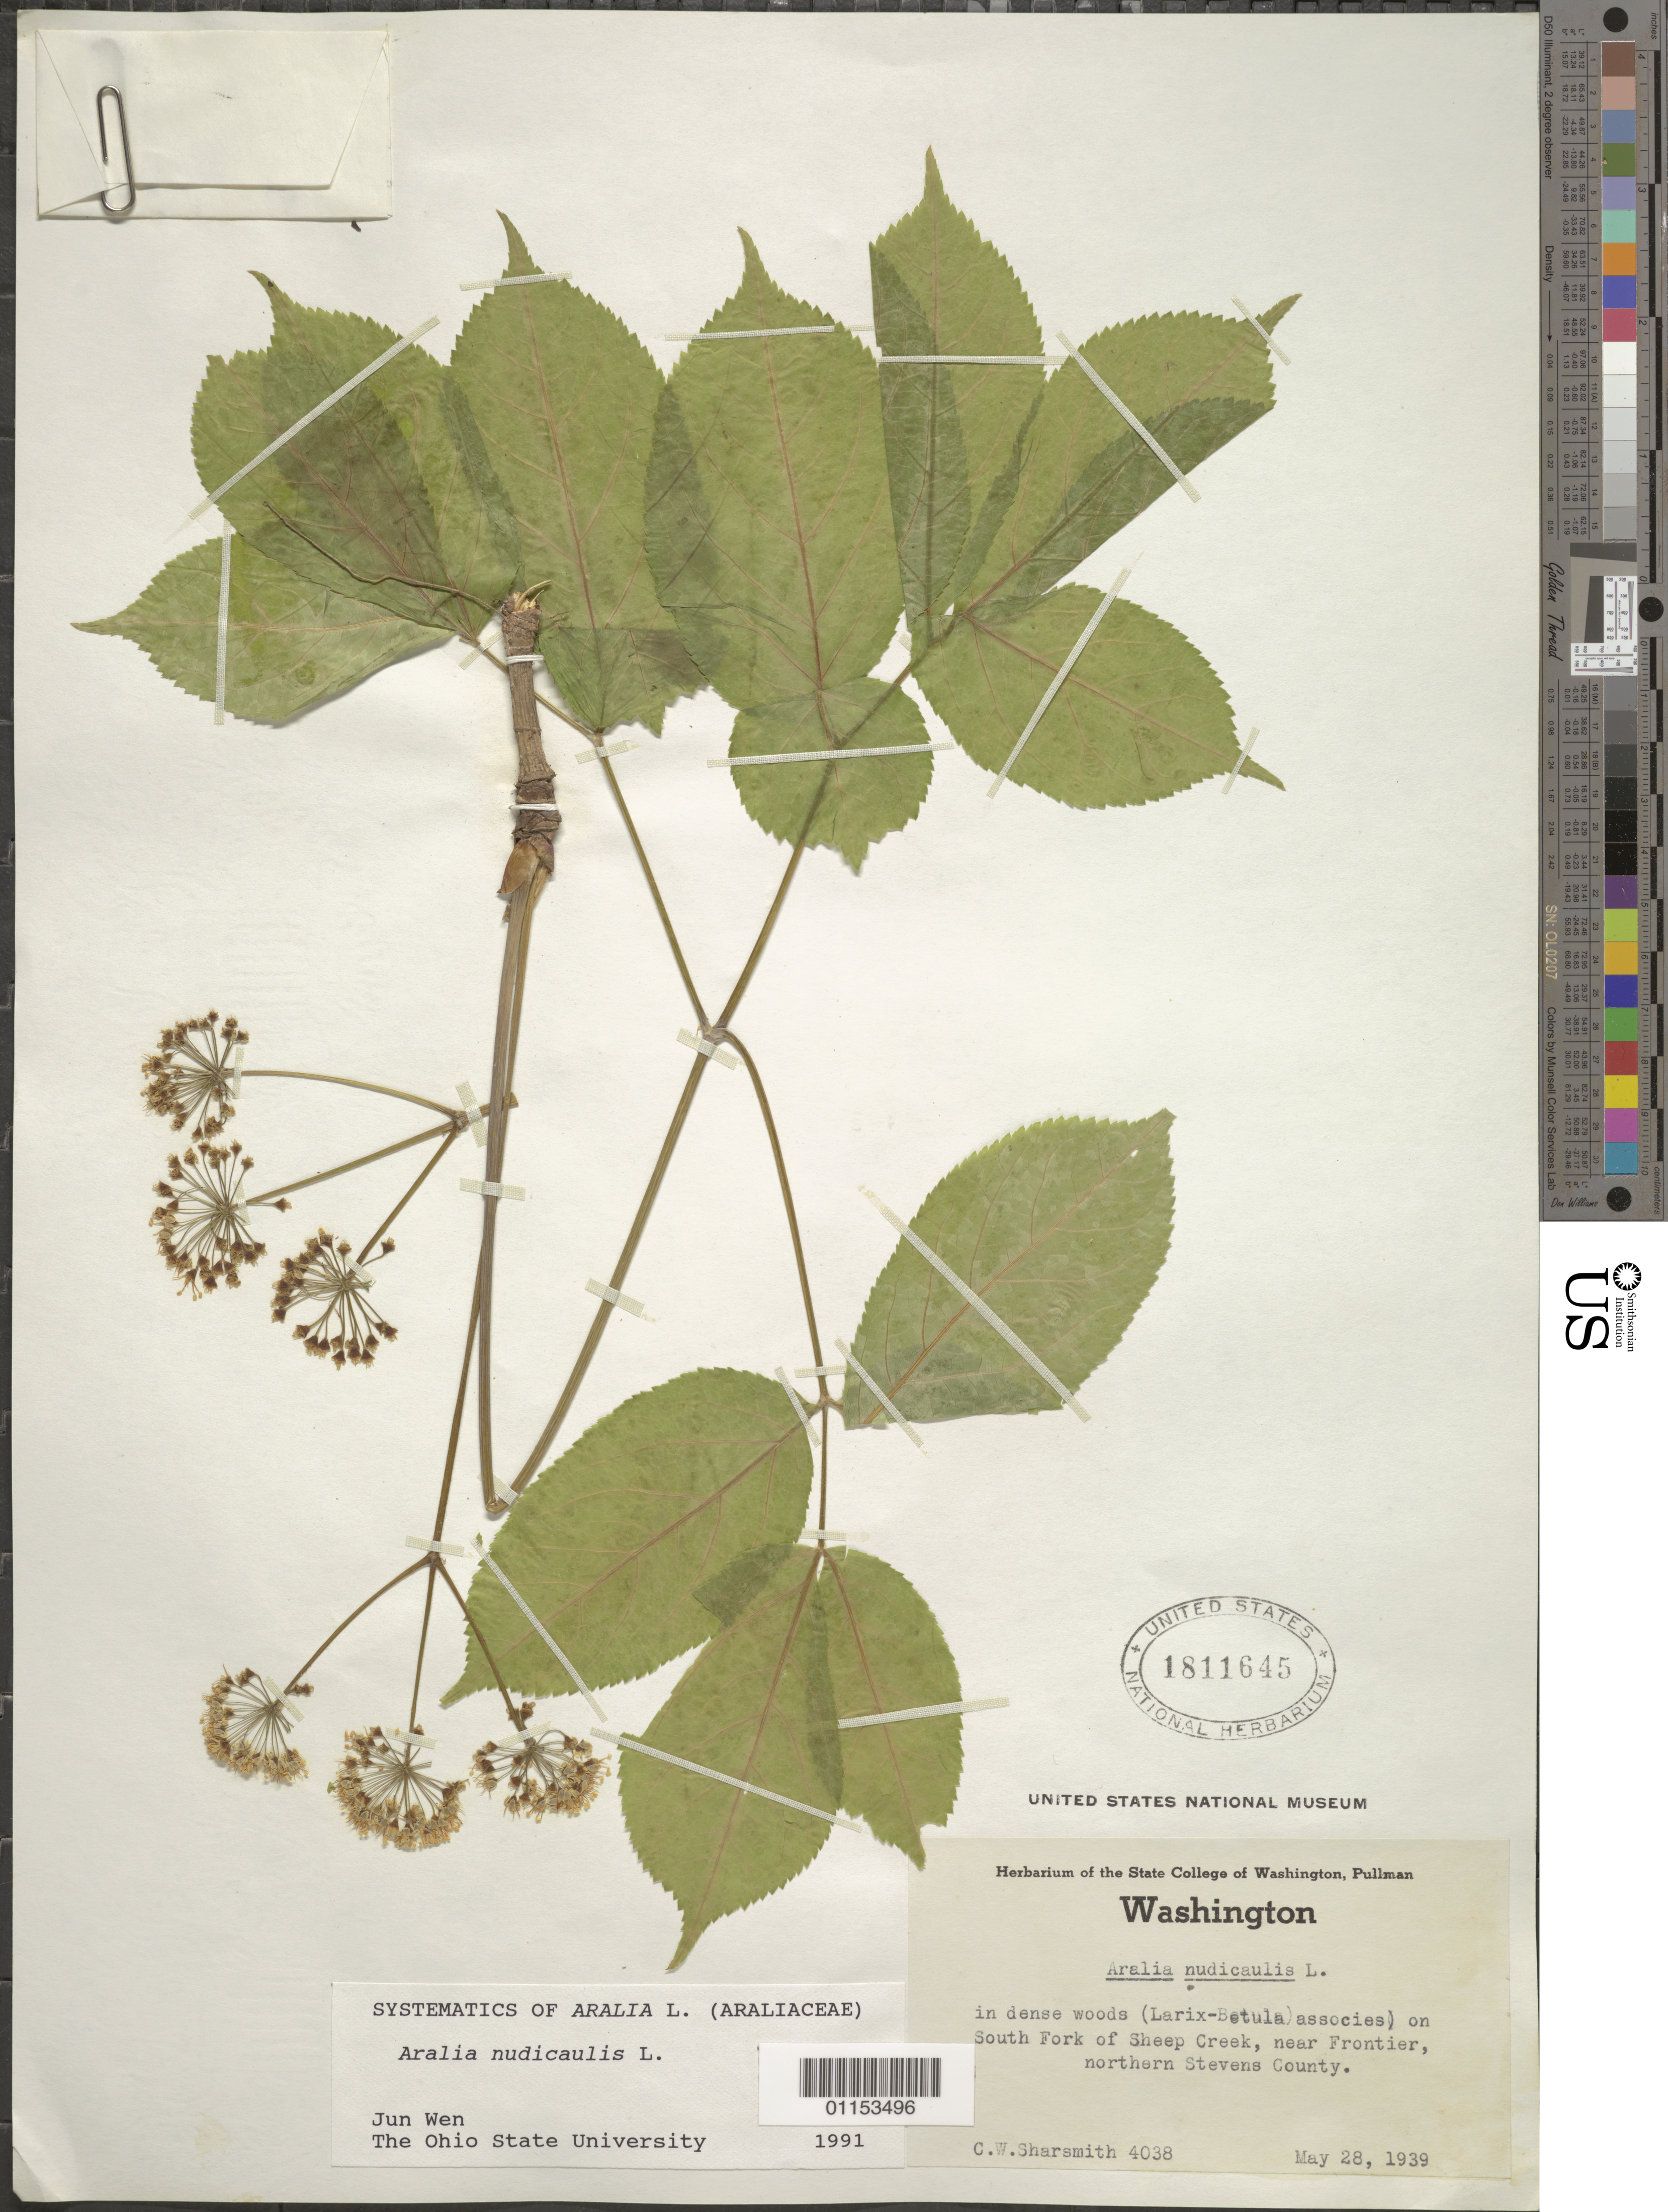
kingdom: Plantae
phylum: Tracheophyta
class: Magnoliopsida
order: Apiales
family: Araliaceae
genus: Aralia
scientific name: Aralia nudicaulis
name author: L.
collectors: C. Sharsmith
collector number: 4038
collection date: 1939-05-28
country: United States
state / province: Washington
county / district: Stevens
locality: South Fork of Sheep Creek, near Frontier, N of Stevens Co.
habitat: In dense woods.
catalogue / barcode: US 1811645